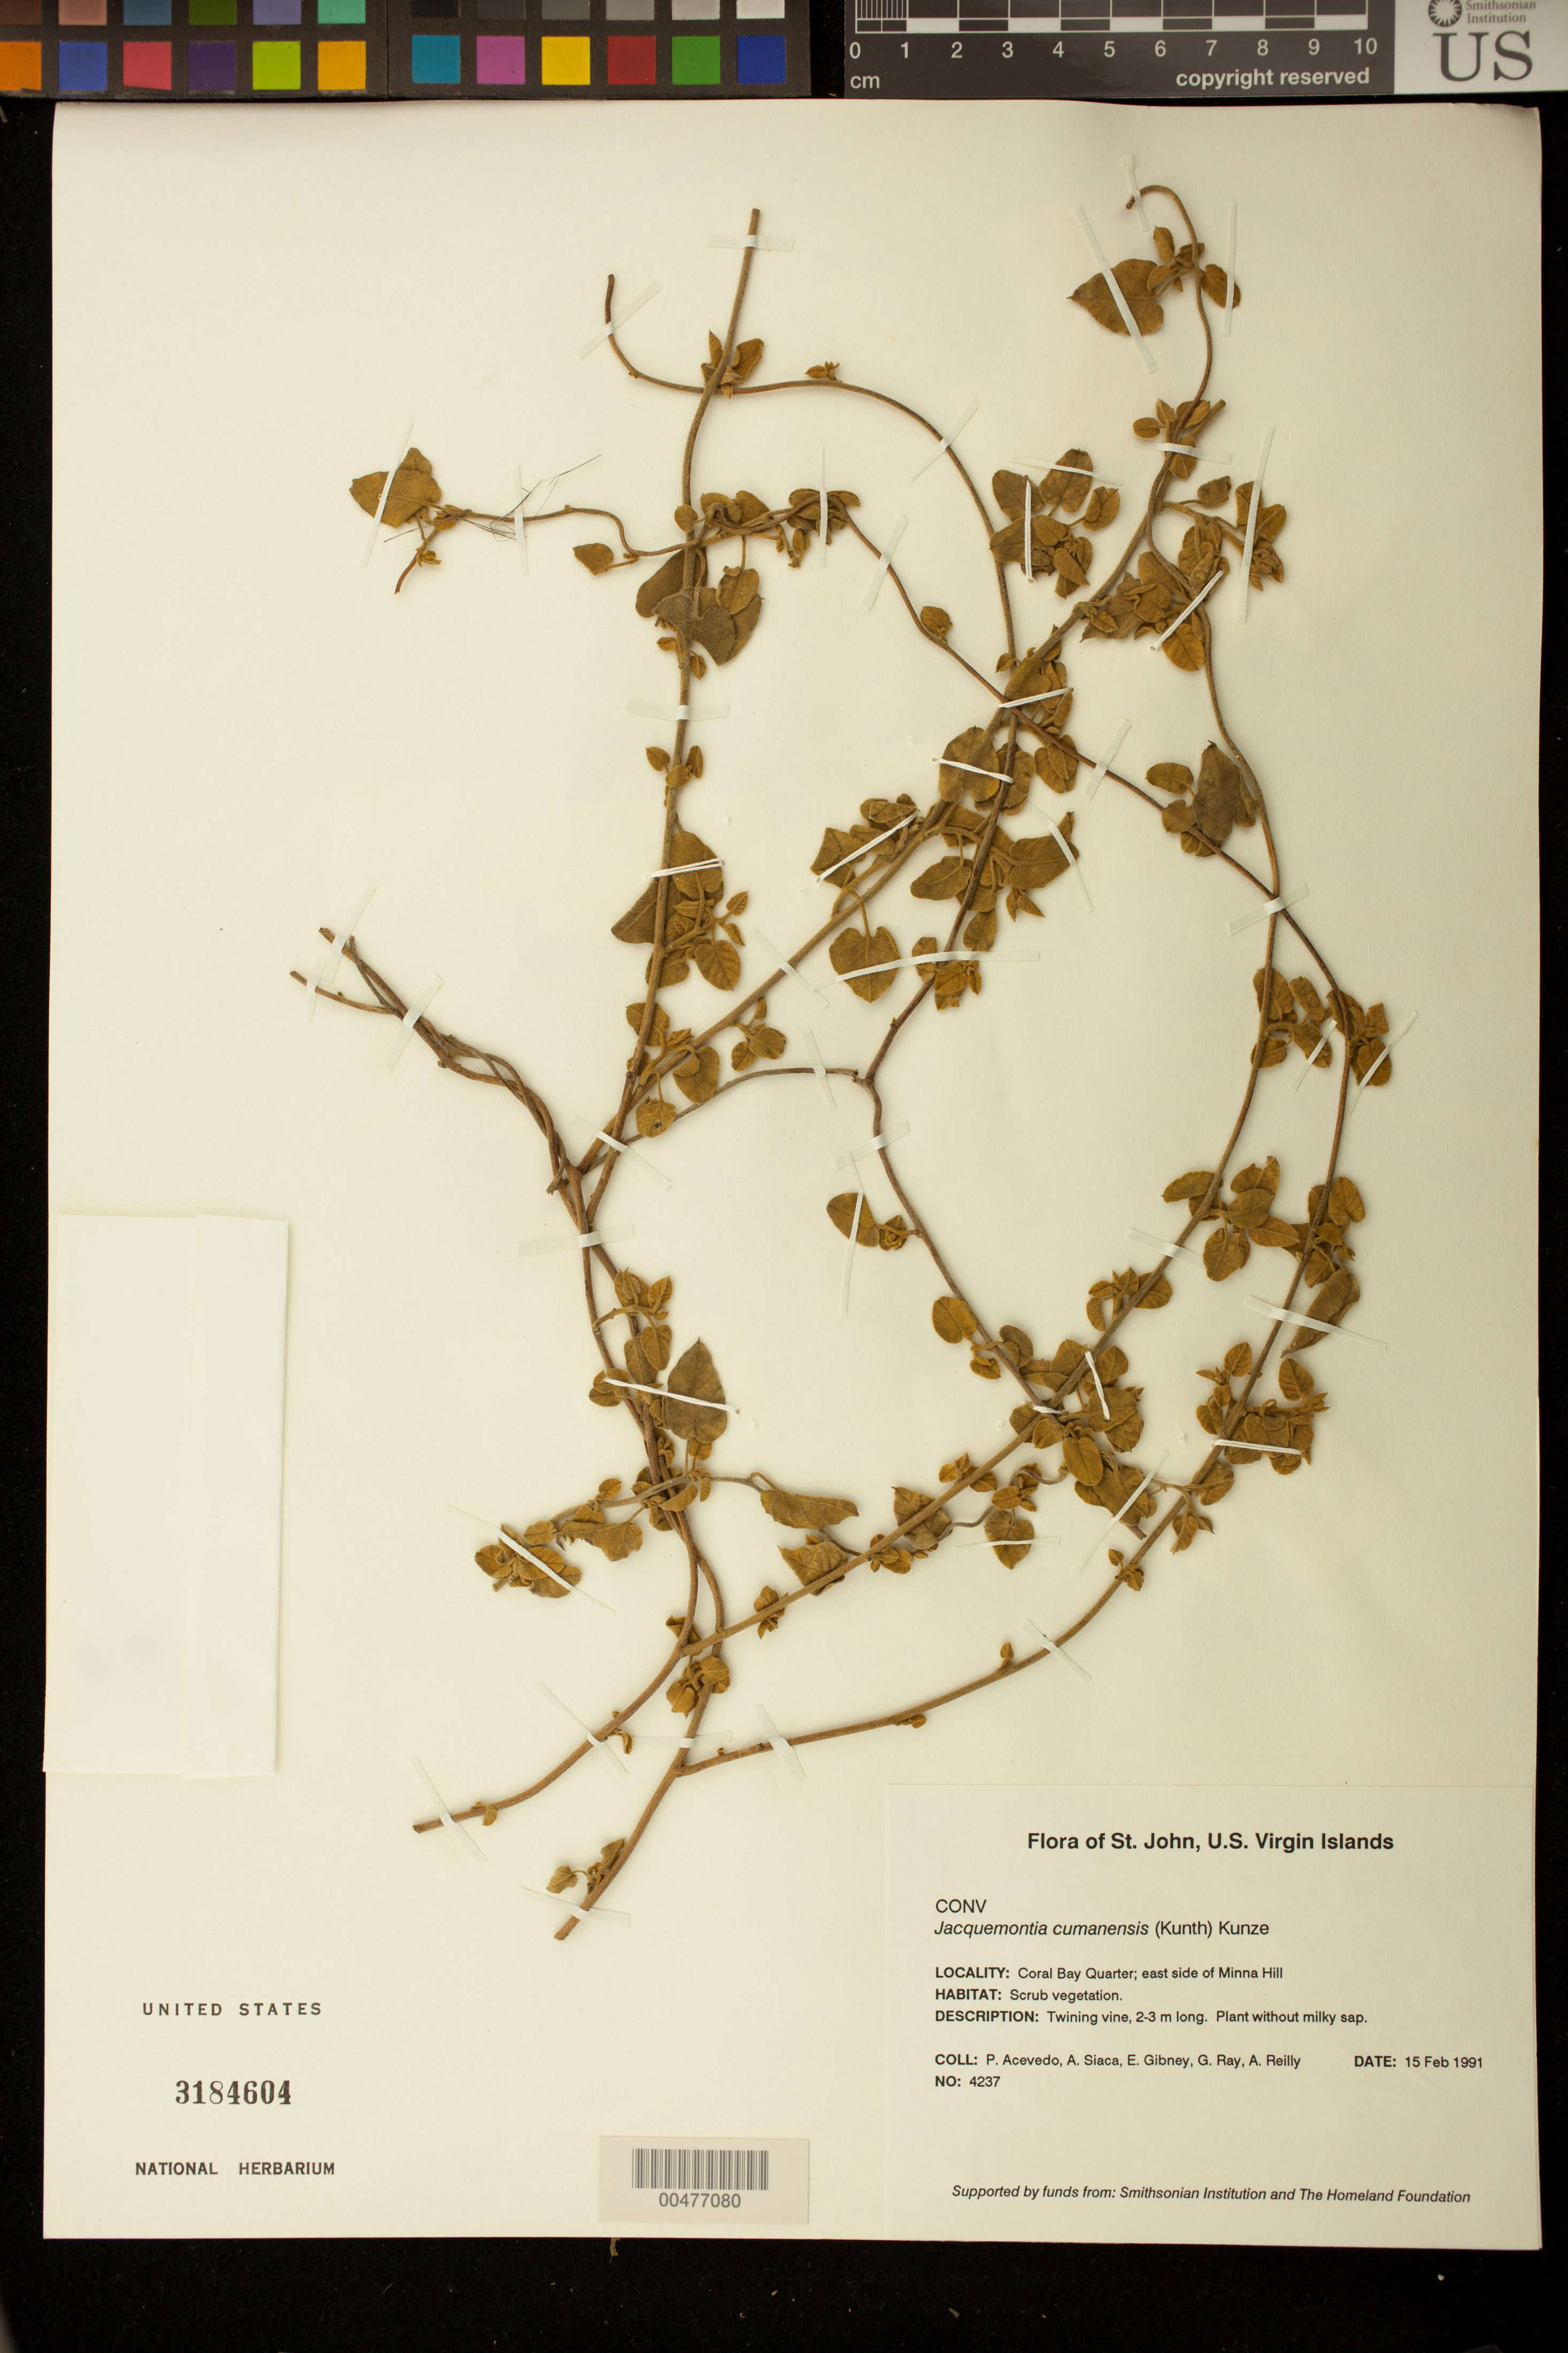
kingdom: Plantae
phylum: Tracheophyta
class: Magnoliopsida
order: Solanales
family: Convolvulaceae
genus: Jacquemontia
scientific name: Jacquemontia cumanensis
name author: (Kuntze) Kuntze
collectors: P. Acevedo-Rodr., A. Siaca, E. Gibney, G. Ray & A. Reilly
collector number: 4237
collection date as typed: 15 Feb 1991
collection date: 1991-02-15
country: U.S. Virgin Islands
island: St. John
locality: Coral Bay Quarter; east side of Minna Hill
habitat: Scrub vegetation.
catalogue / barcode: US 3184604